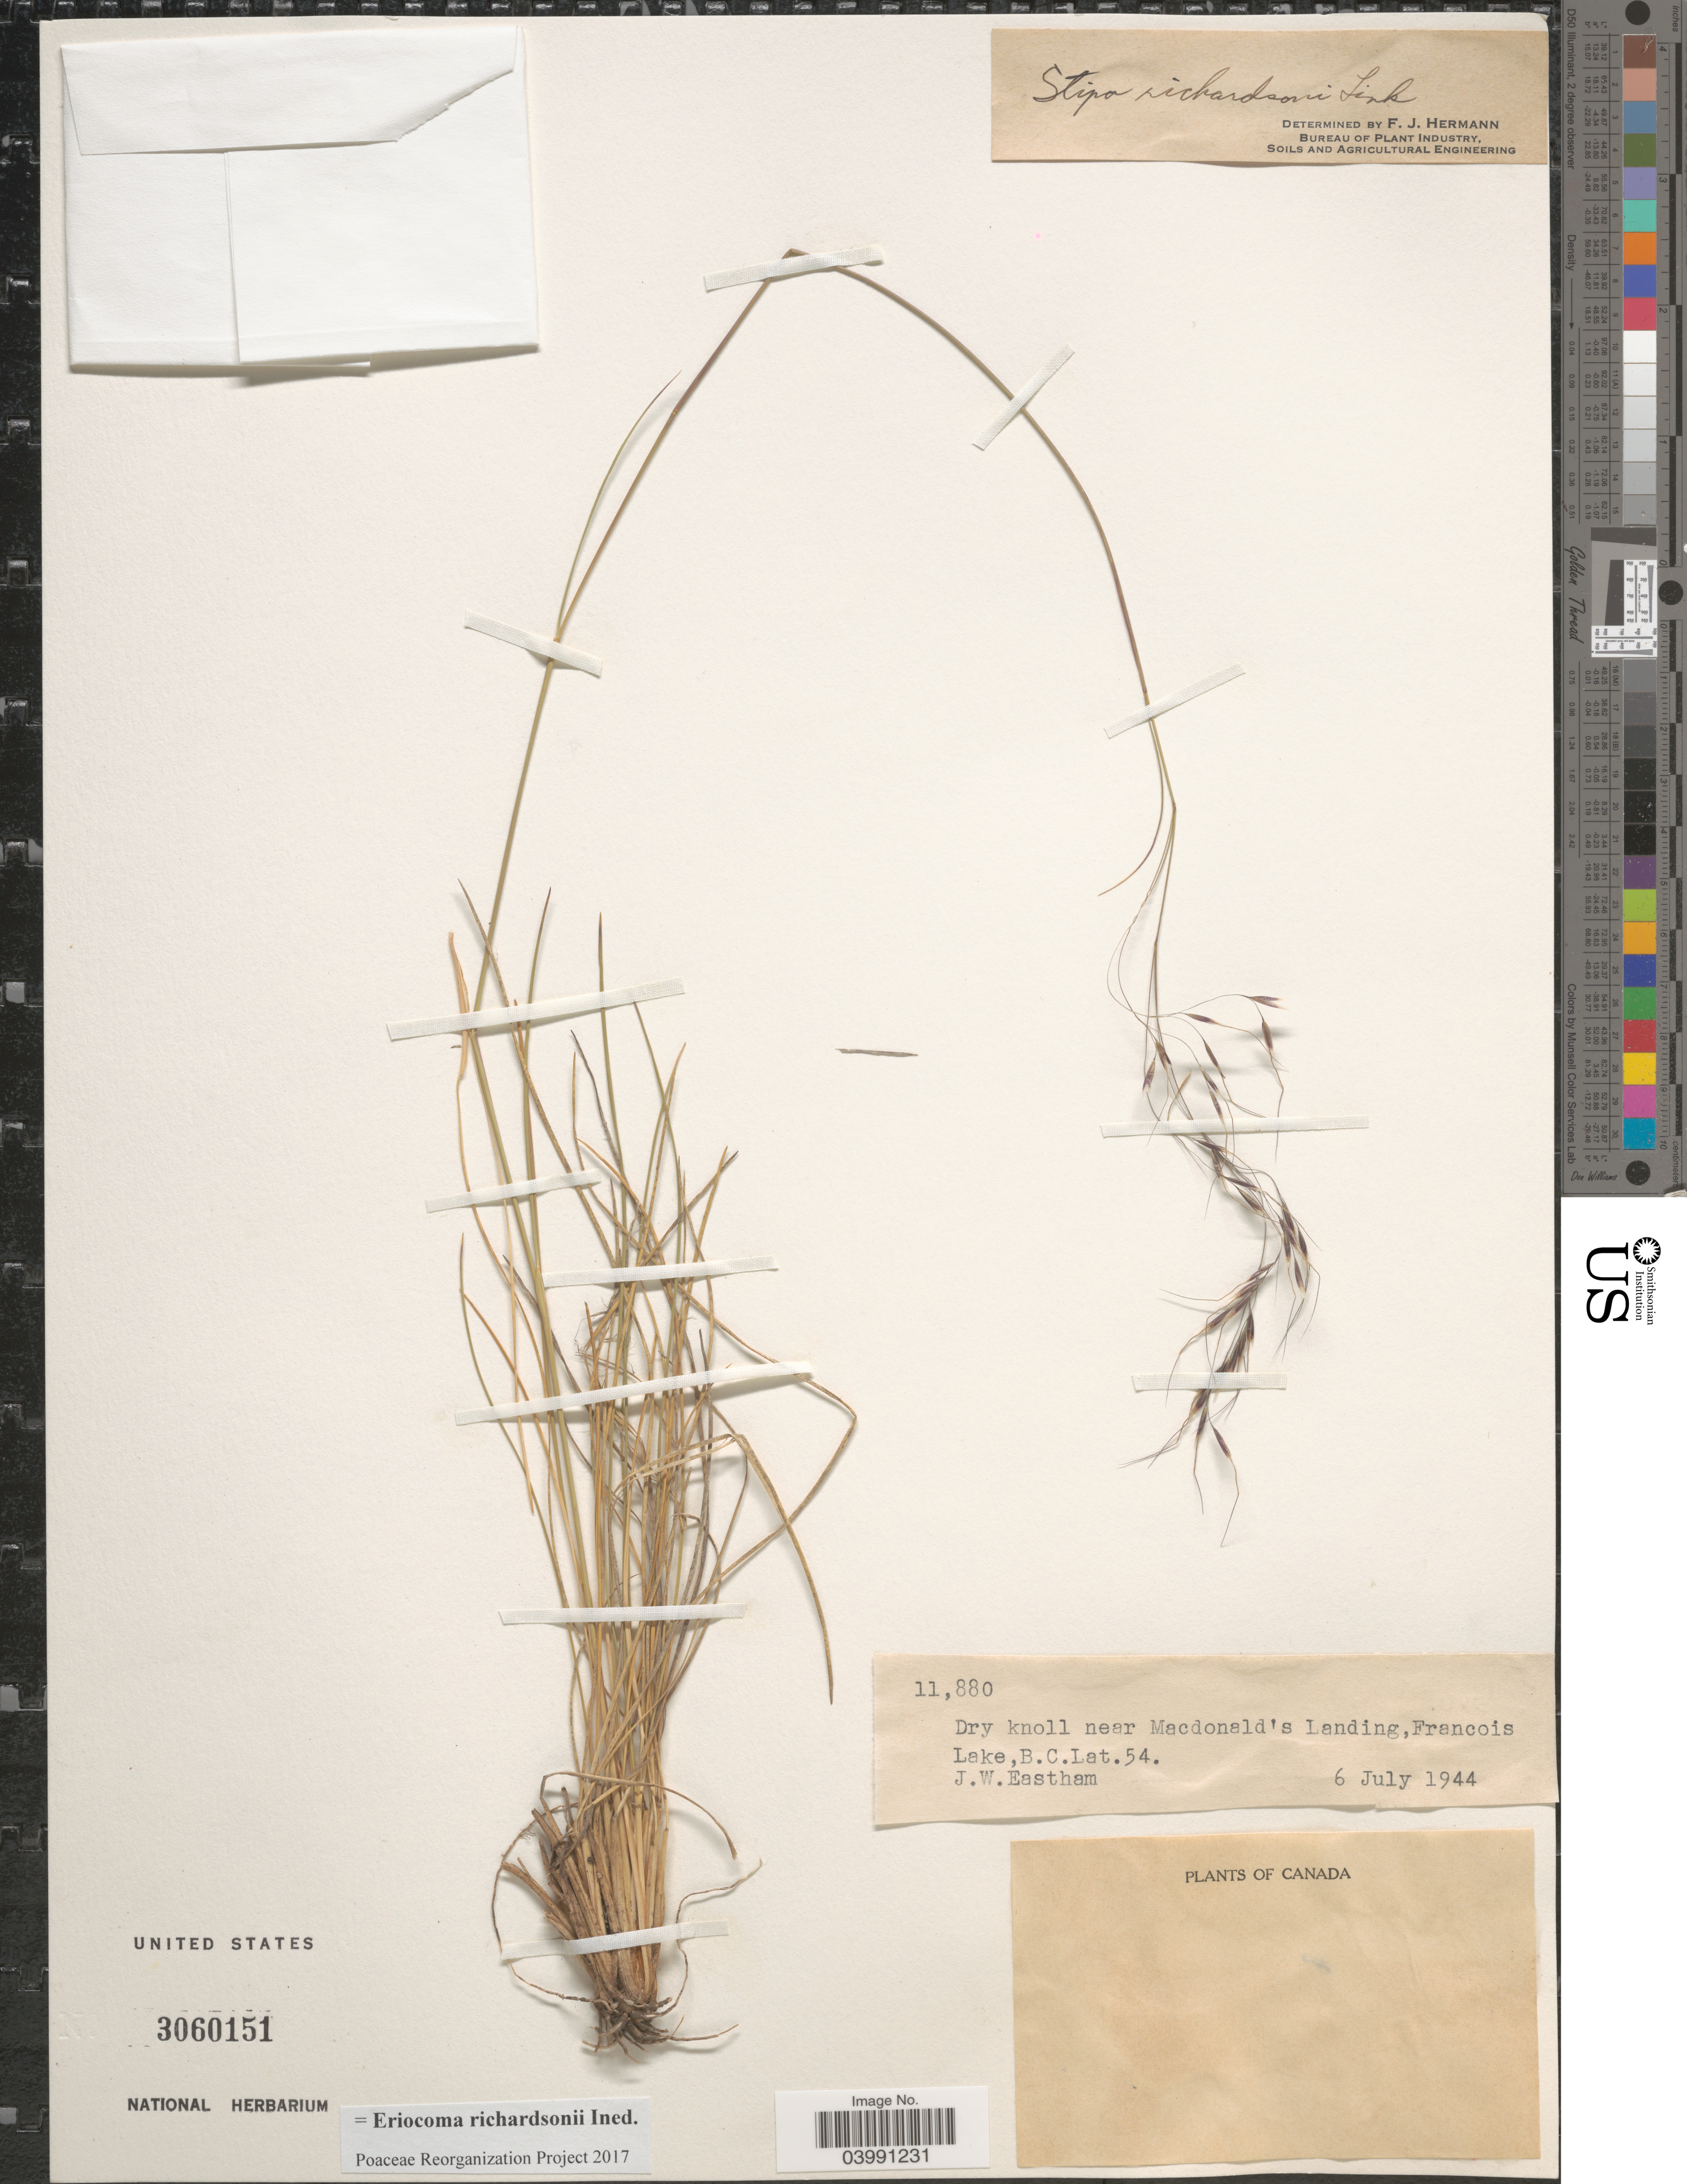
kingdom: Plantae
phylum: Tracheophyta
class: Liliopsida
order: Poales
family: Poaceae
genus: Eriocoma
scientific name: Eriocoma richardsonii ined.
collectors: J. Eastham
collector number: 11880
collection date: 1944-07-06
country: Canada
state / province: British Columbia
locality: Dry knoll near Macdonald's Landing, Francois Lake, B.C.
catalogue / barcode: US 3060151